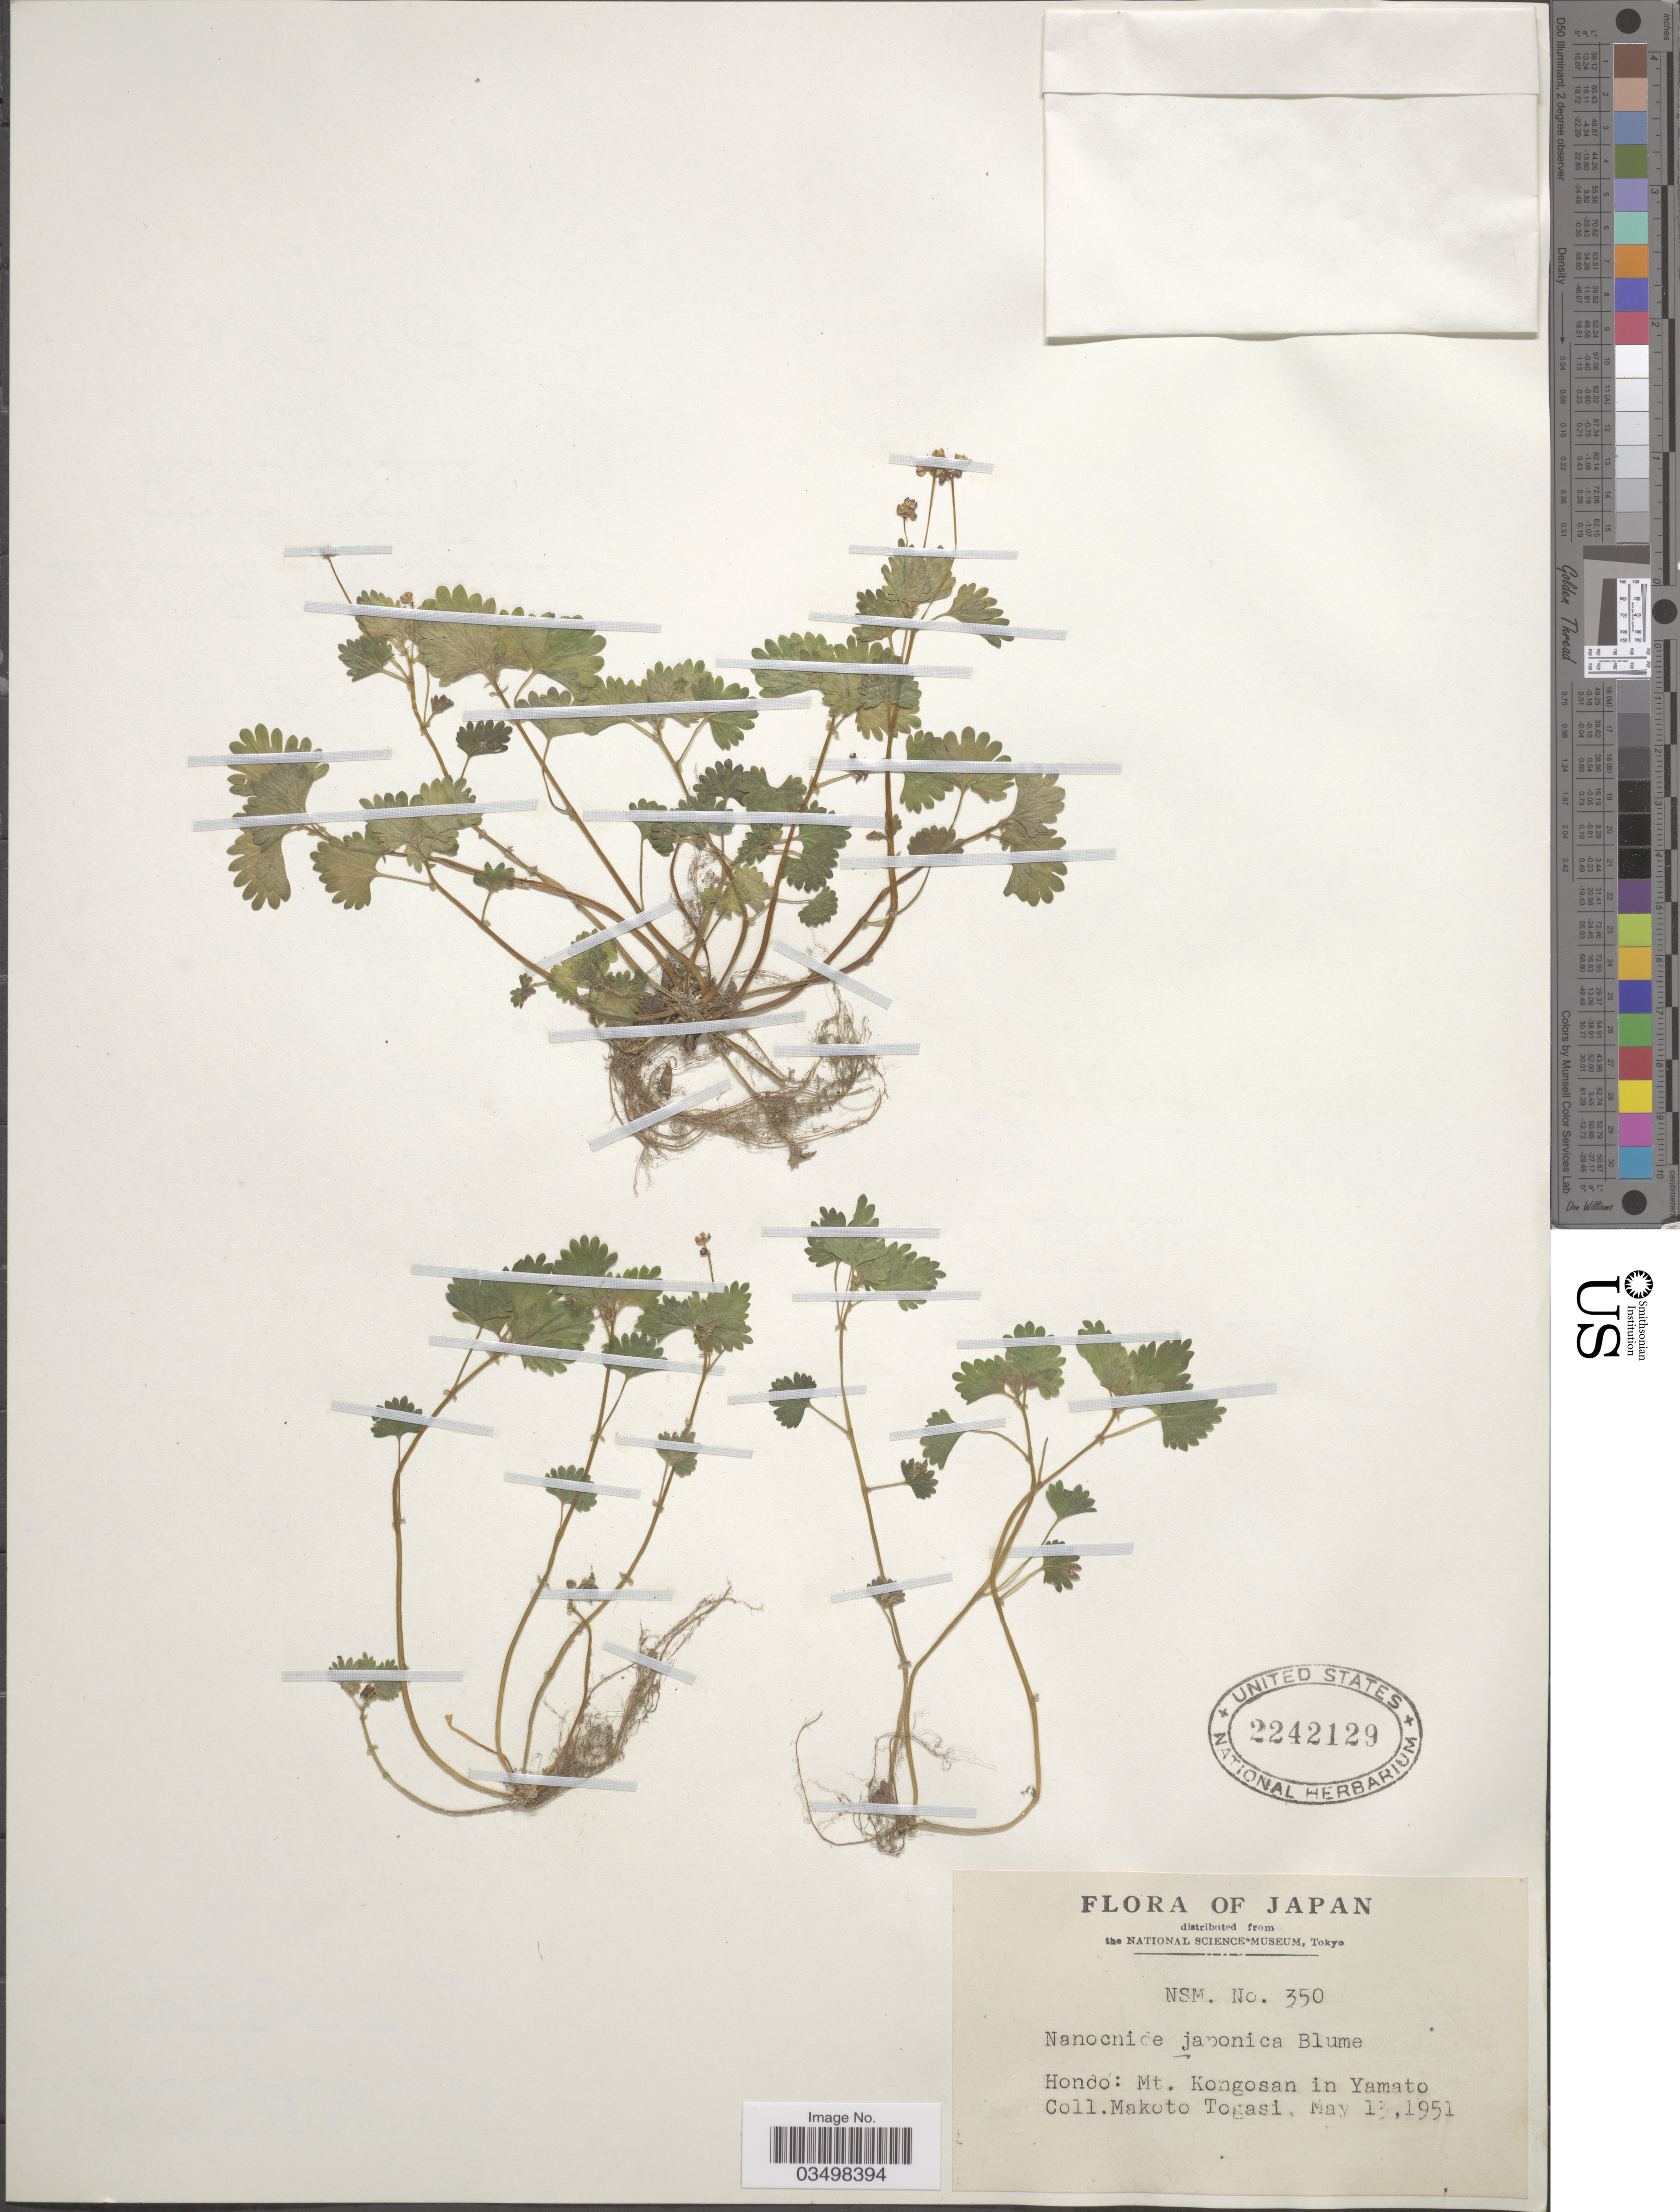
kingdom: Plantae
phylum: Tracheophyta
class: Magnoliopsida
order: Rosales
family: Urticaceae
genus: Nanocnide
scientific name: Nanocnide japonica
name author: Blume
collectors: M. Togasi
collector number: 350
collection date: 1951-05-13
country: Japan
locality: Hondo: Mt. Kongosan in Yamato.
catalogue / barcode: US 2242129